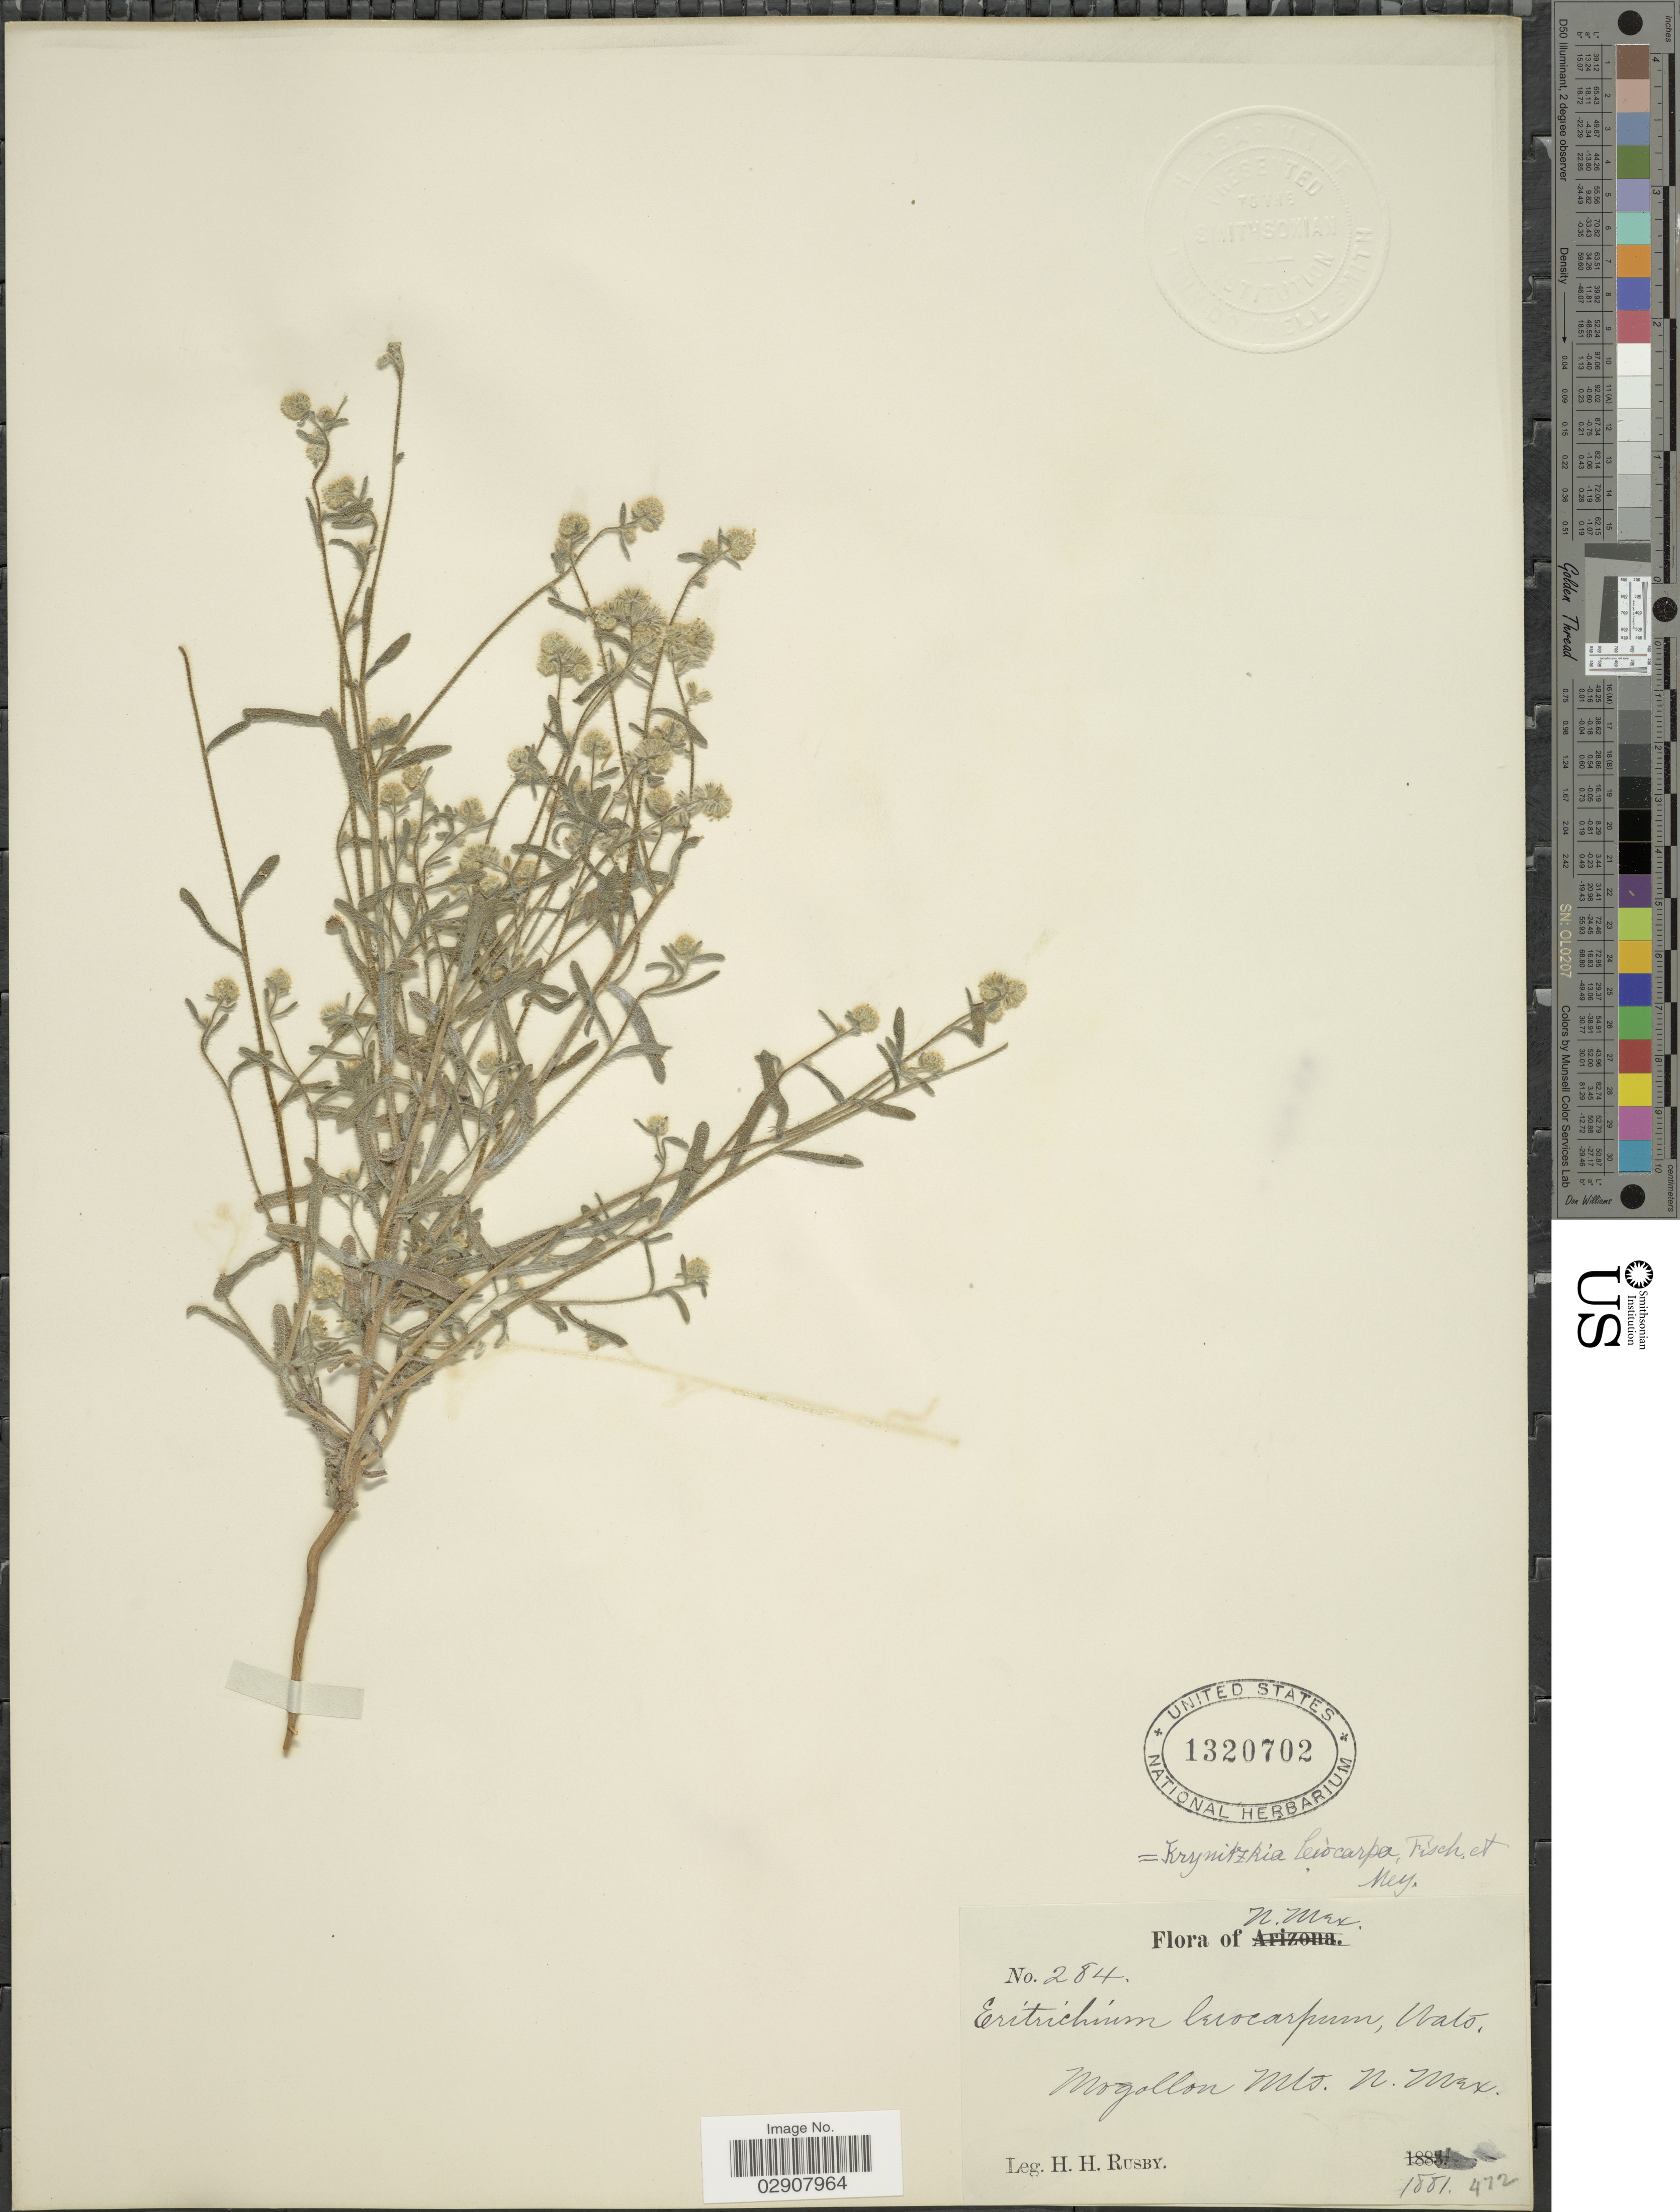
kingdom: Plantae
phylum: Tracheophyta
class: Magnoliopsida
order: Boraginales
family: Boraginaceae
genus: Cryptantha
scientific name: Cryptantha leiocarpa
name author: (Fisch. & C.A. Mey.) Greene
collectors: H. H. Rusby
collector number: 284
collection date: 1881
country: United States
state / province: New Mexico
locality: Mogollon Mts.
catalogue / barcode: US 1320702